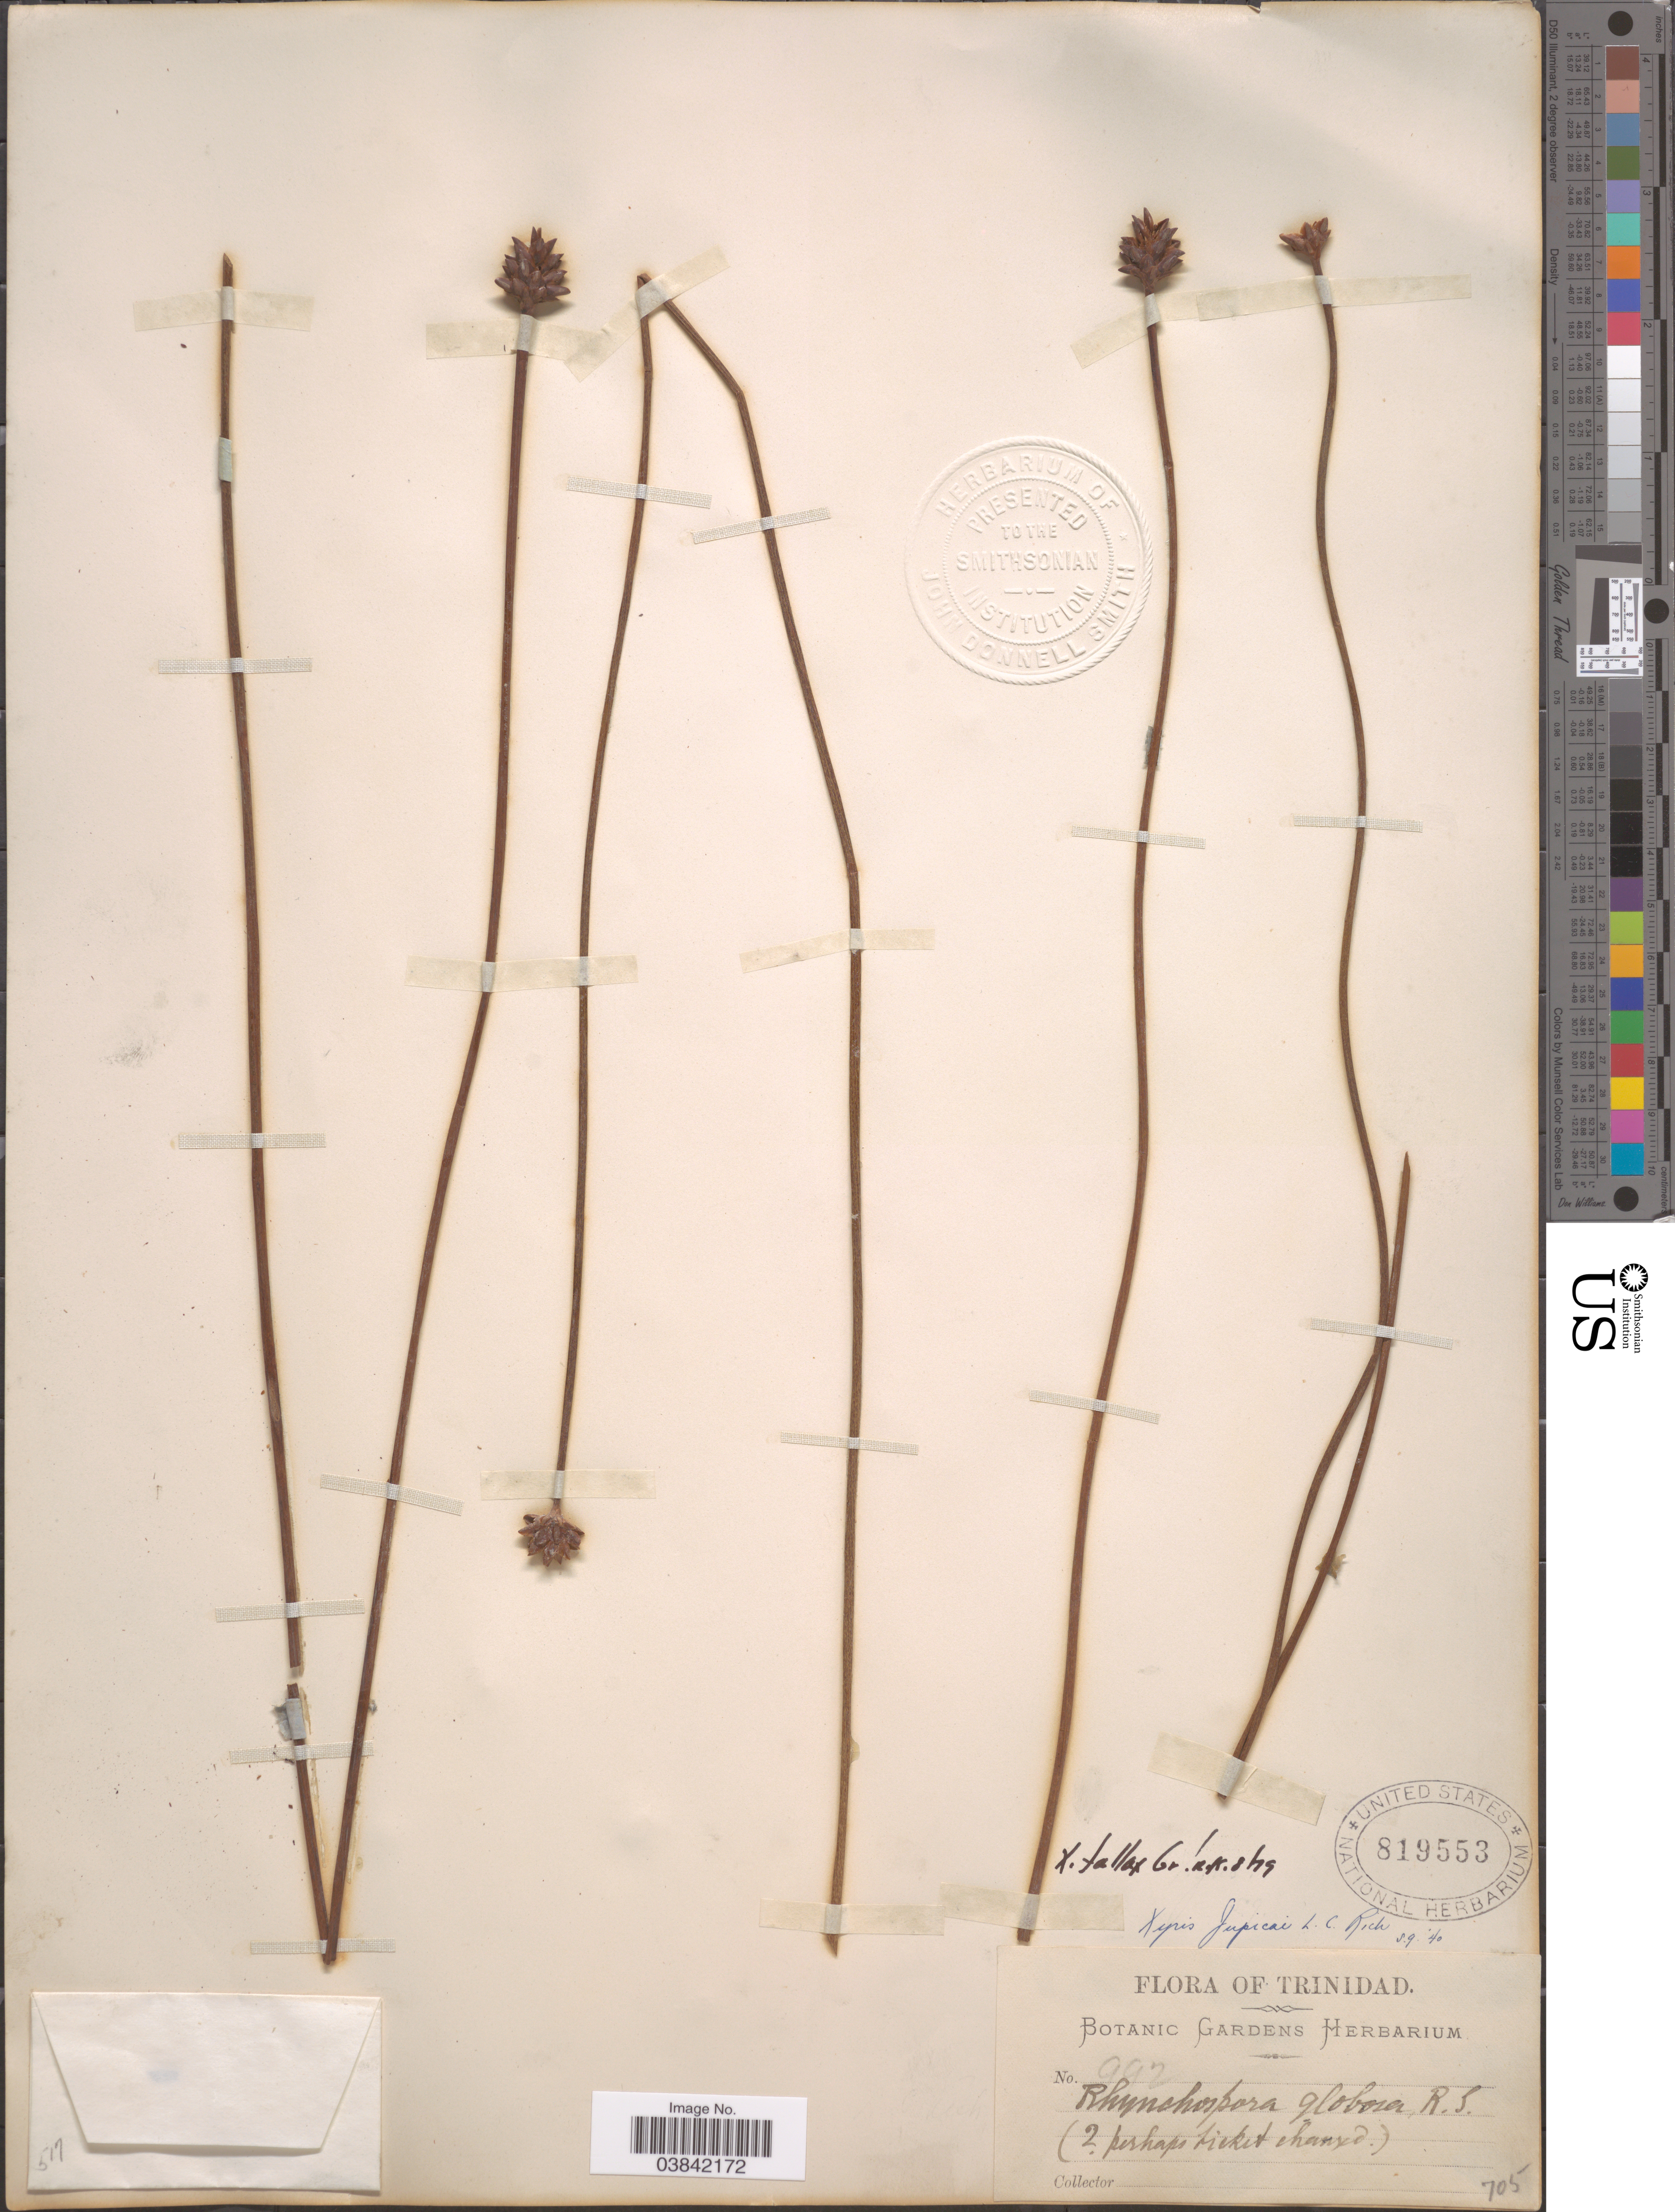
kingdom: Plantae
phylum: Tracheophyta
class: Liliopsida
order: Poales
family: Xyridaceae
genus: Xyris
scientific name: Xyris fallax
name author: Malme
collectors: ex herb. Botanic Gardens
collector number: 992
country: Trinidad and Tobago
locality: Trinidad.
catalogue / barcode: US 819553